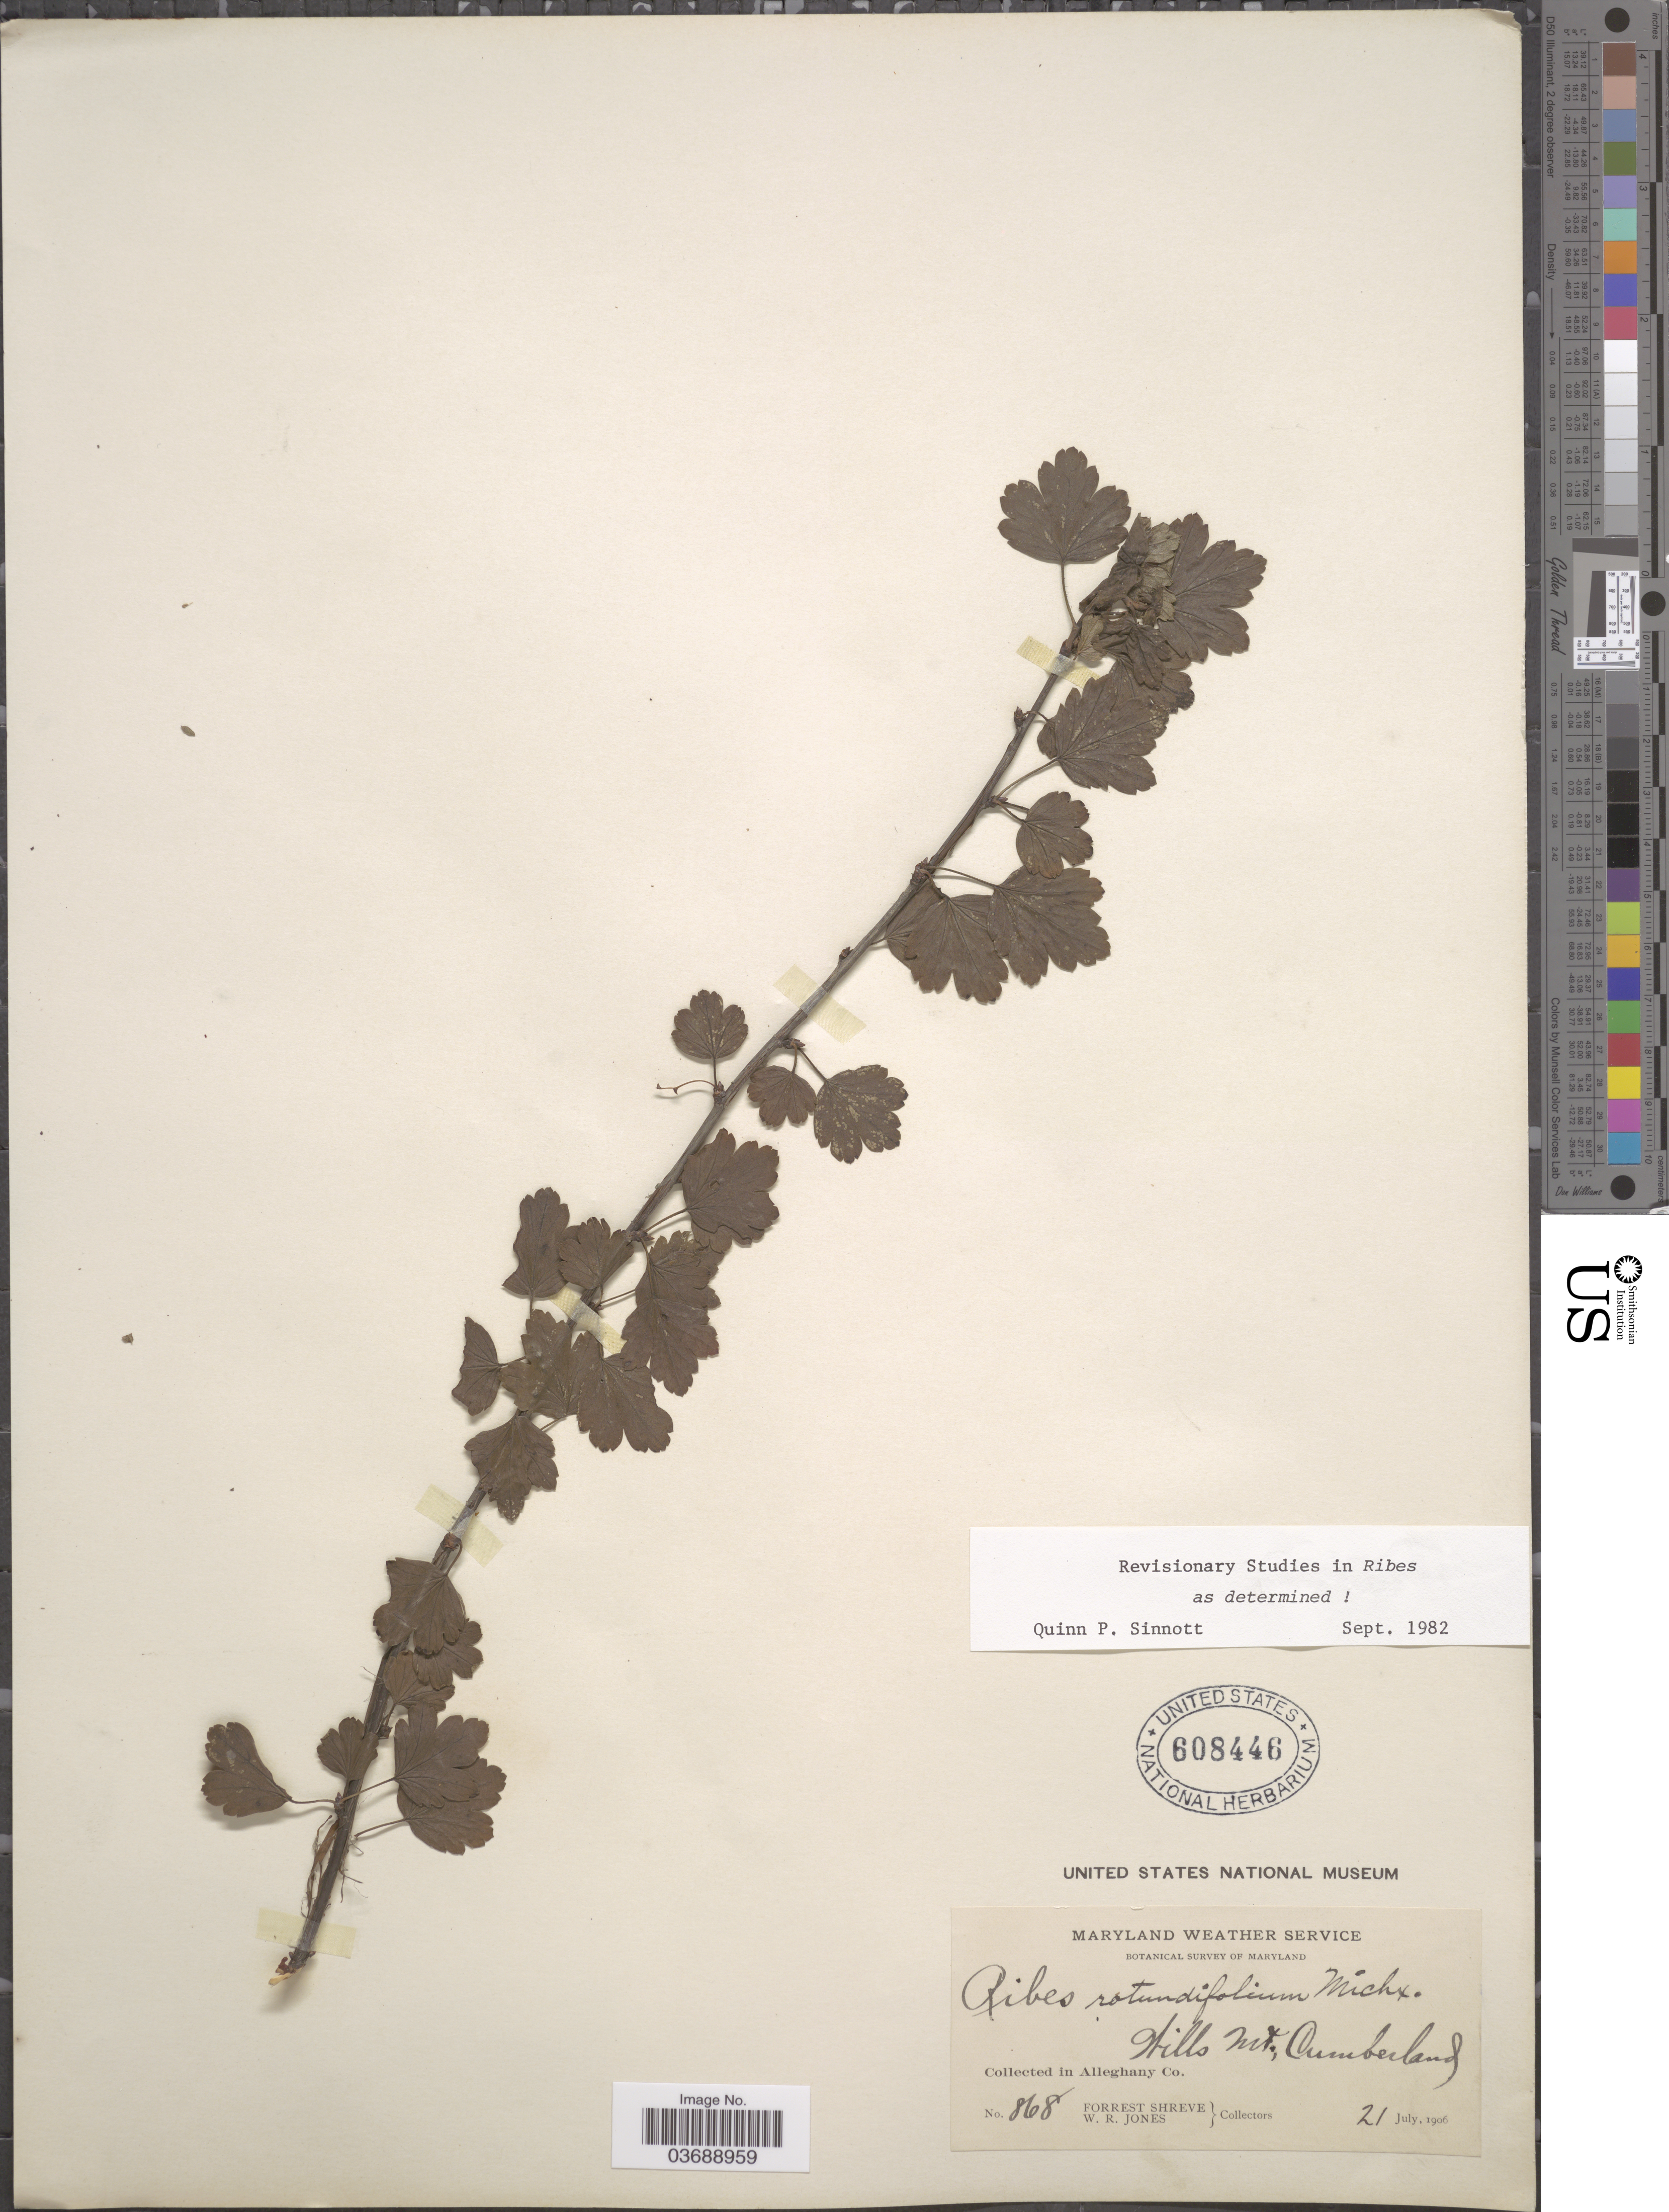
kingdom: Plantae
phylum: Tracheophyta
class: Magnoliopsida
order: Saxifragales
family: Grossulariaceae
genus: Ribes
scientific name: Ribes rotundifolium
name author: Michx.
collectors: F. Shreve & W. R. Jones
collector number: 868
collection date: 1906-07-21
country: United States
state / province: Maryland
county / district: Allegany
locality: Hills Mt., Cumberland. In Alleghany Co.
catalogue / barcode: US 608446